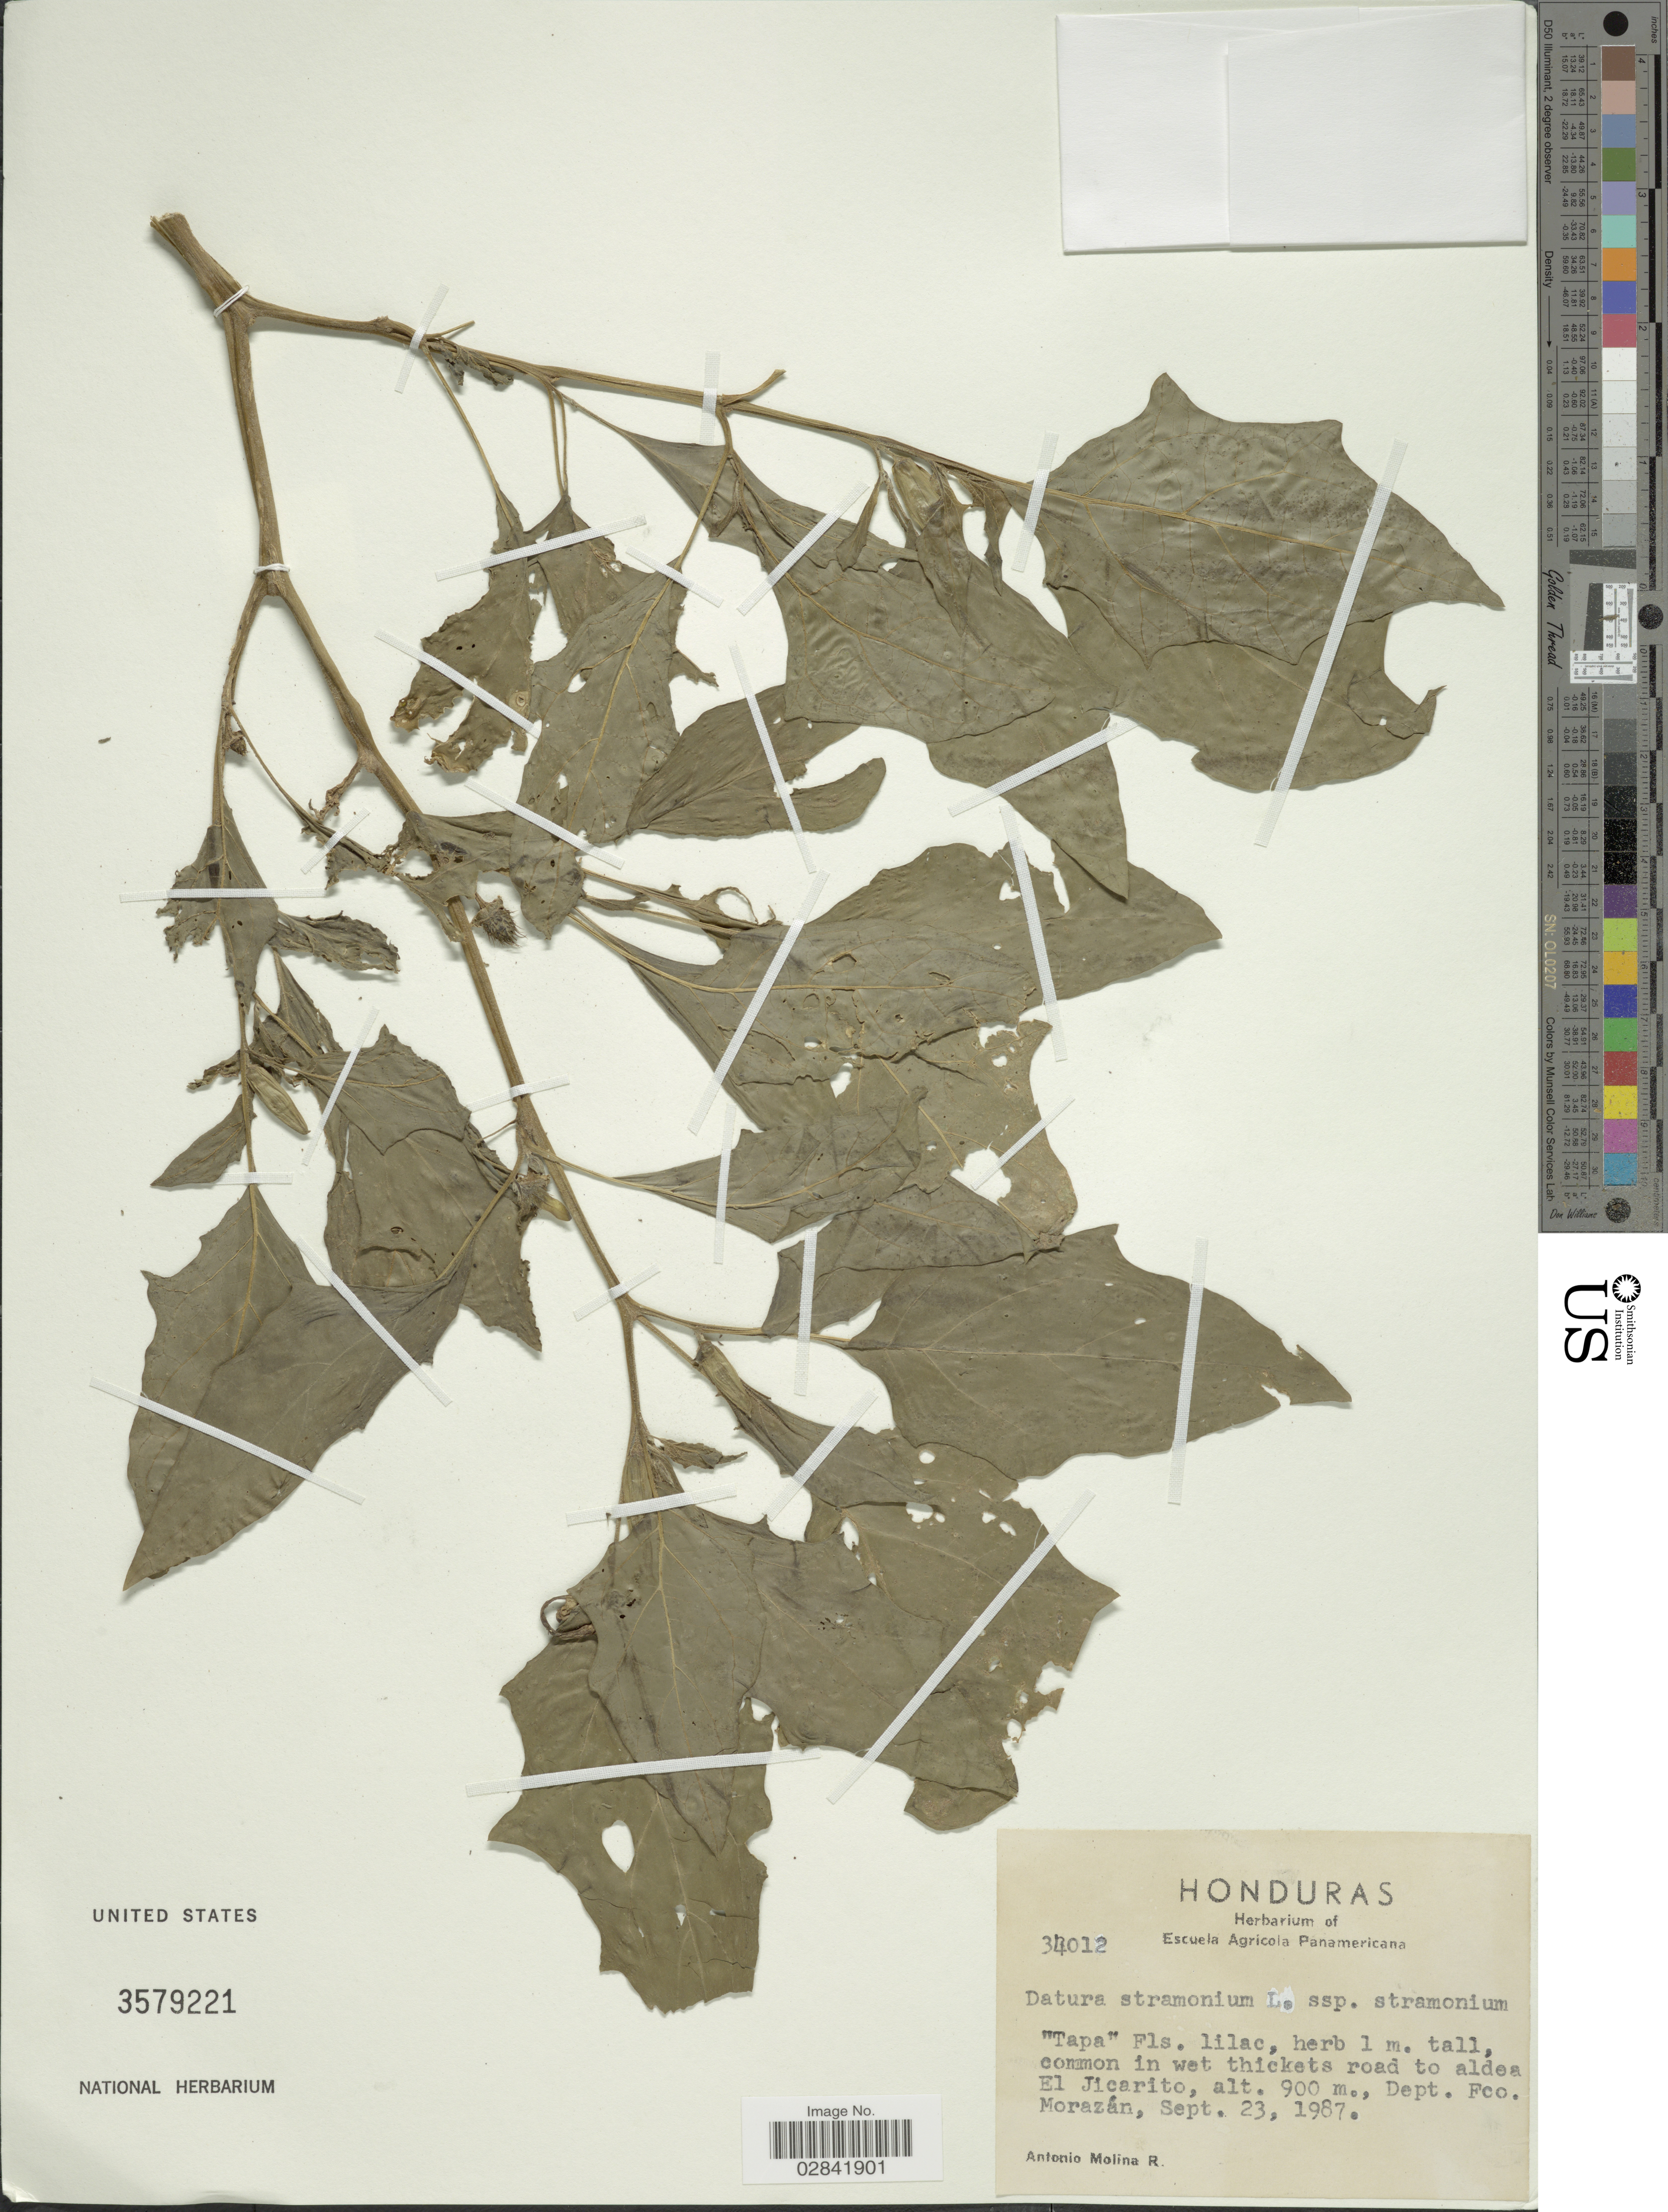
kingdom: Plantae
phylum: Tracheophyta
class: Magnoliopsida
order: Solanales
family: Solanaceae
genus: Datura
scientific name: Datura stramonium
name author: L.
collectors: A. Molina R.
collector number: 34012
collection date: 1987-09-23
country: Honduras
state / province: Fco. Morazán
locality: Common in wet thickets road to aldea El Jicarito, Dept. Fco. Morazán.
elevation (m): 900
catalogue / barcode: US 3579221